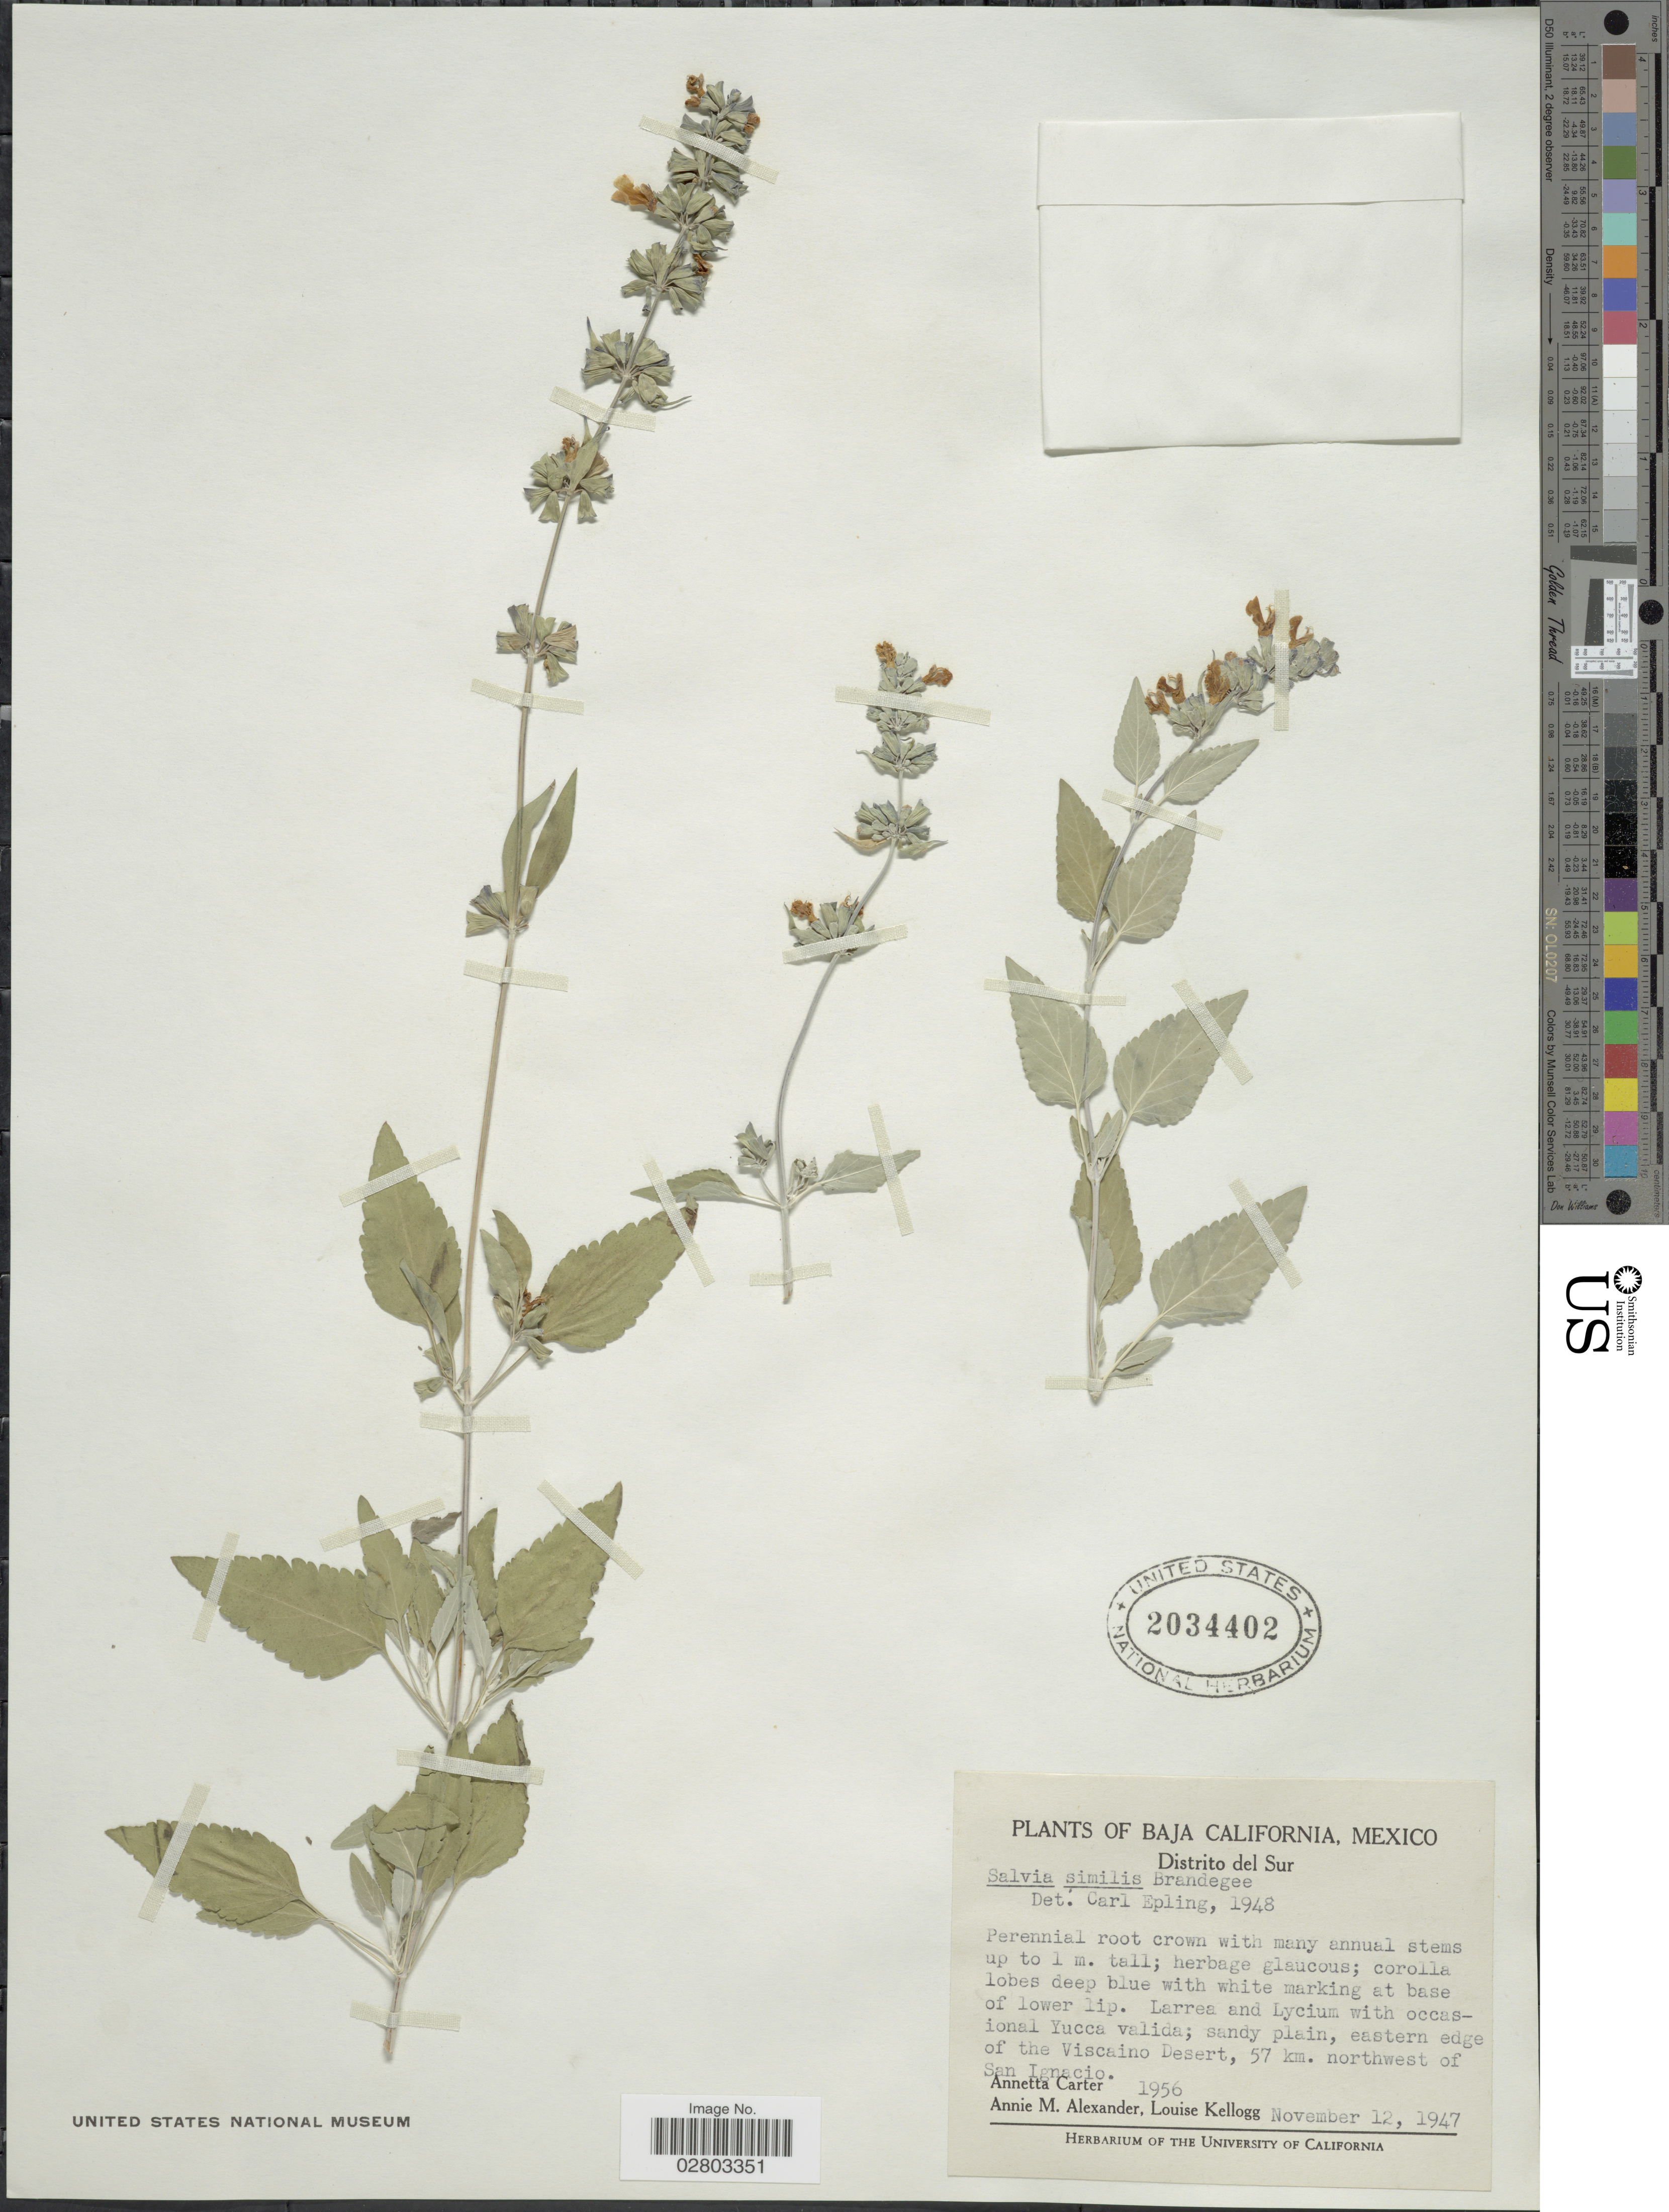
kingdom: Plantae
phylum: Tracheophyta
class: Magnoliopsida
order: Lamiales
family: Lamiaceae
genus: Salvia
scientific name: Salvia similis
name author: Brandegee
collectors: A. Carter, A. M. Alexander & L. Kellogg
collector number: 1956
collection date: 1947-11-12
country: Mexico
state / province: Baja California Sur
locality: Distrito del Sur, eastern edge of the Viscaino Desert, 57 km. northwest of San Ignacio.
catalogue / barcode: US 2034402